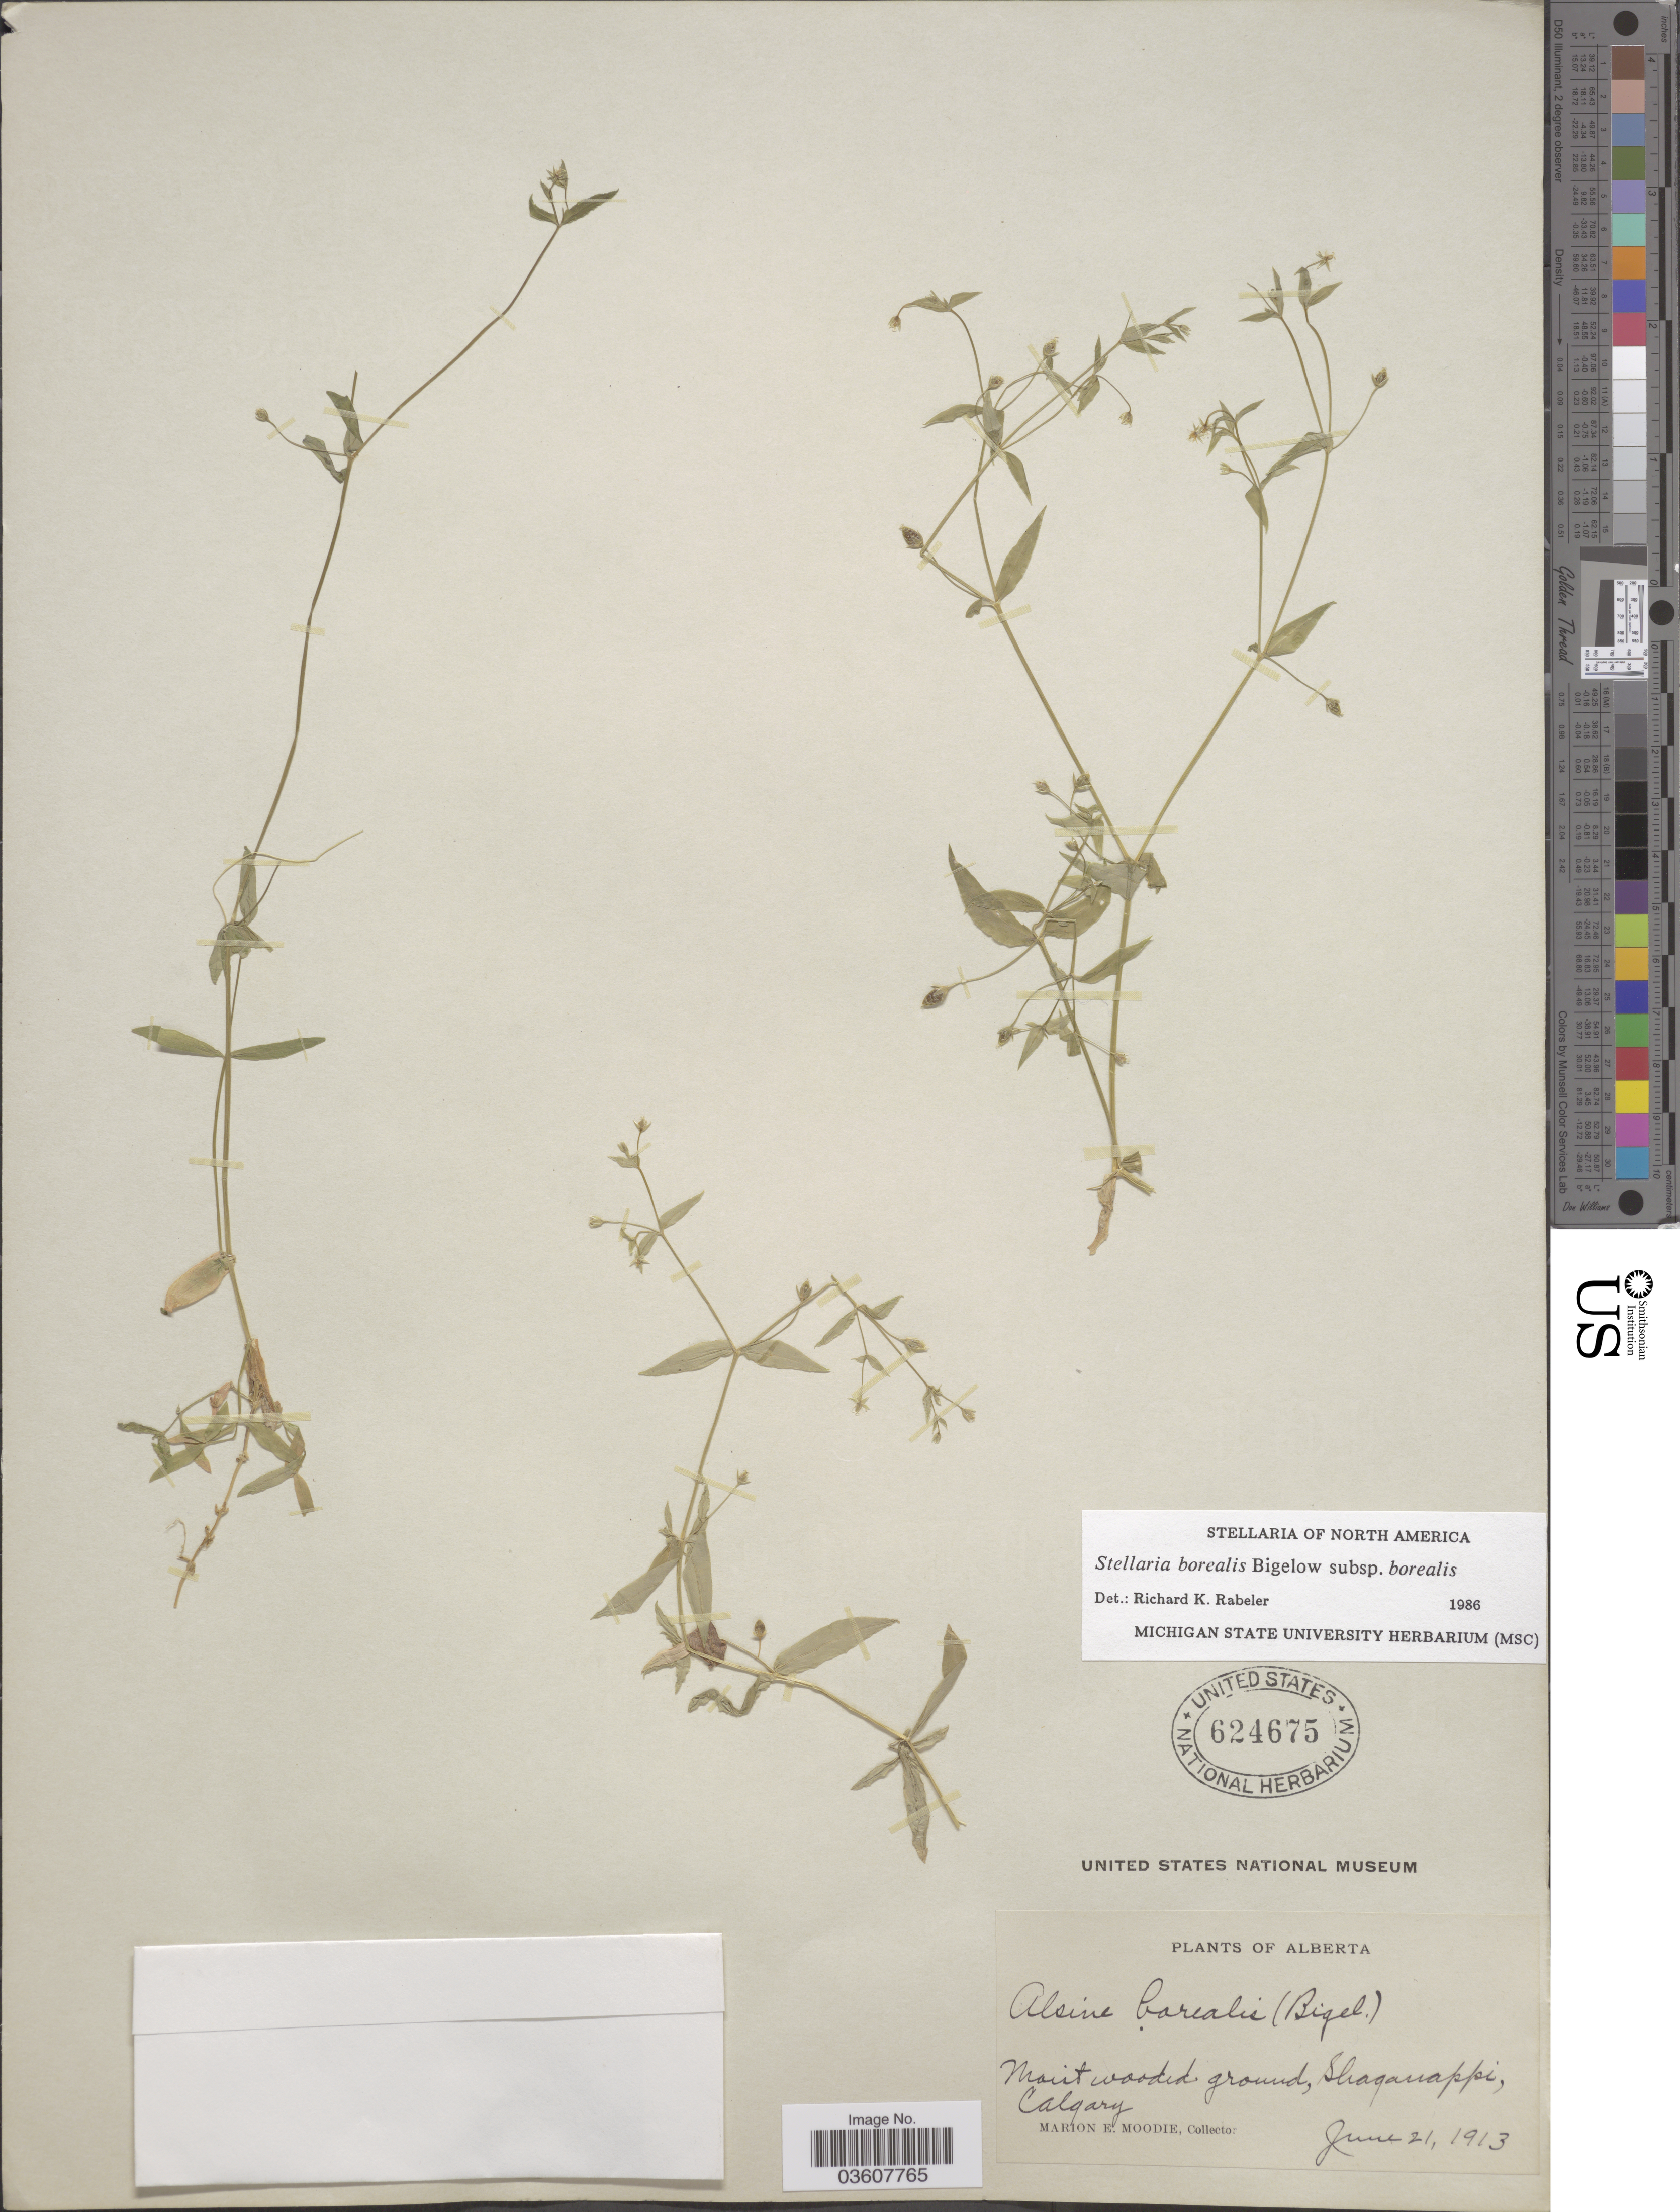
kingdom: Plantae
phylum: Tracheophyta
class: Magnoliopsida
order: Caryophyllales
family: Caryophyllaceae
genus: Stellaria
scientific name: Stellaria borealis subsp. borealis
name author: Bigelow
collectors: M. E. Moodie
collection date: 1913-06-21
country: Canada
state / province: Alberta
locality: Shaqauappi, Calqary.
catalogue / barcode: US 624675